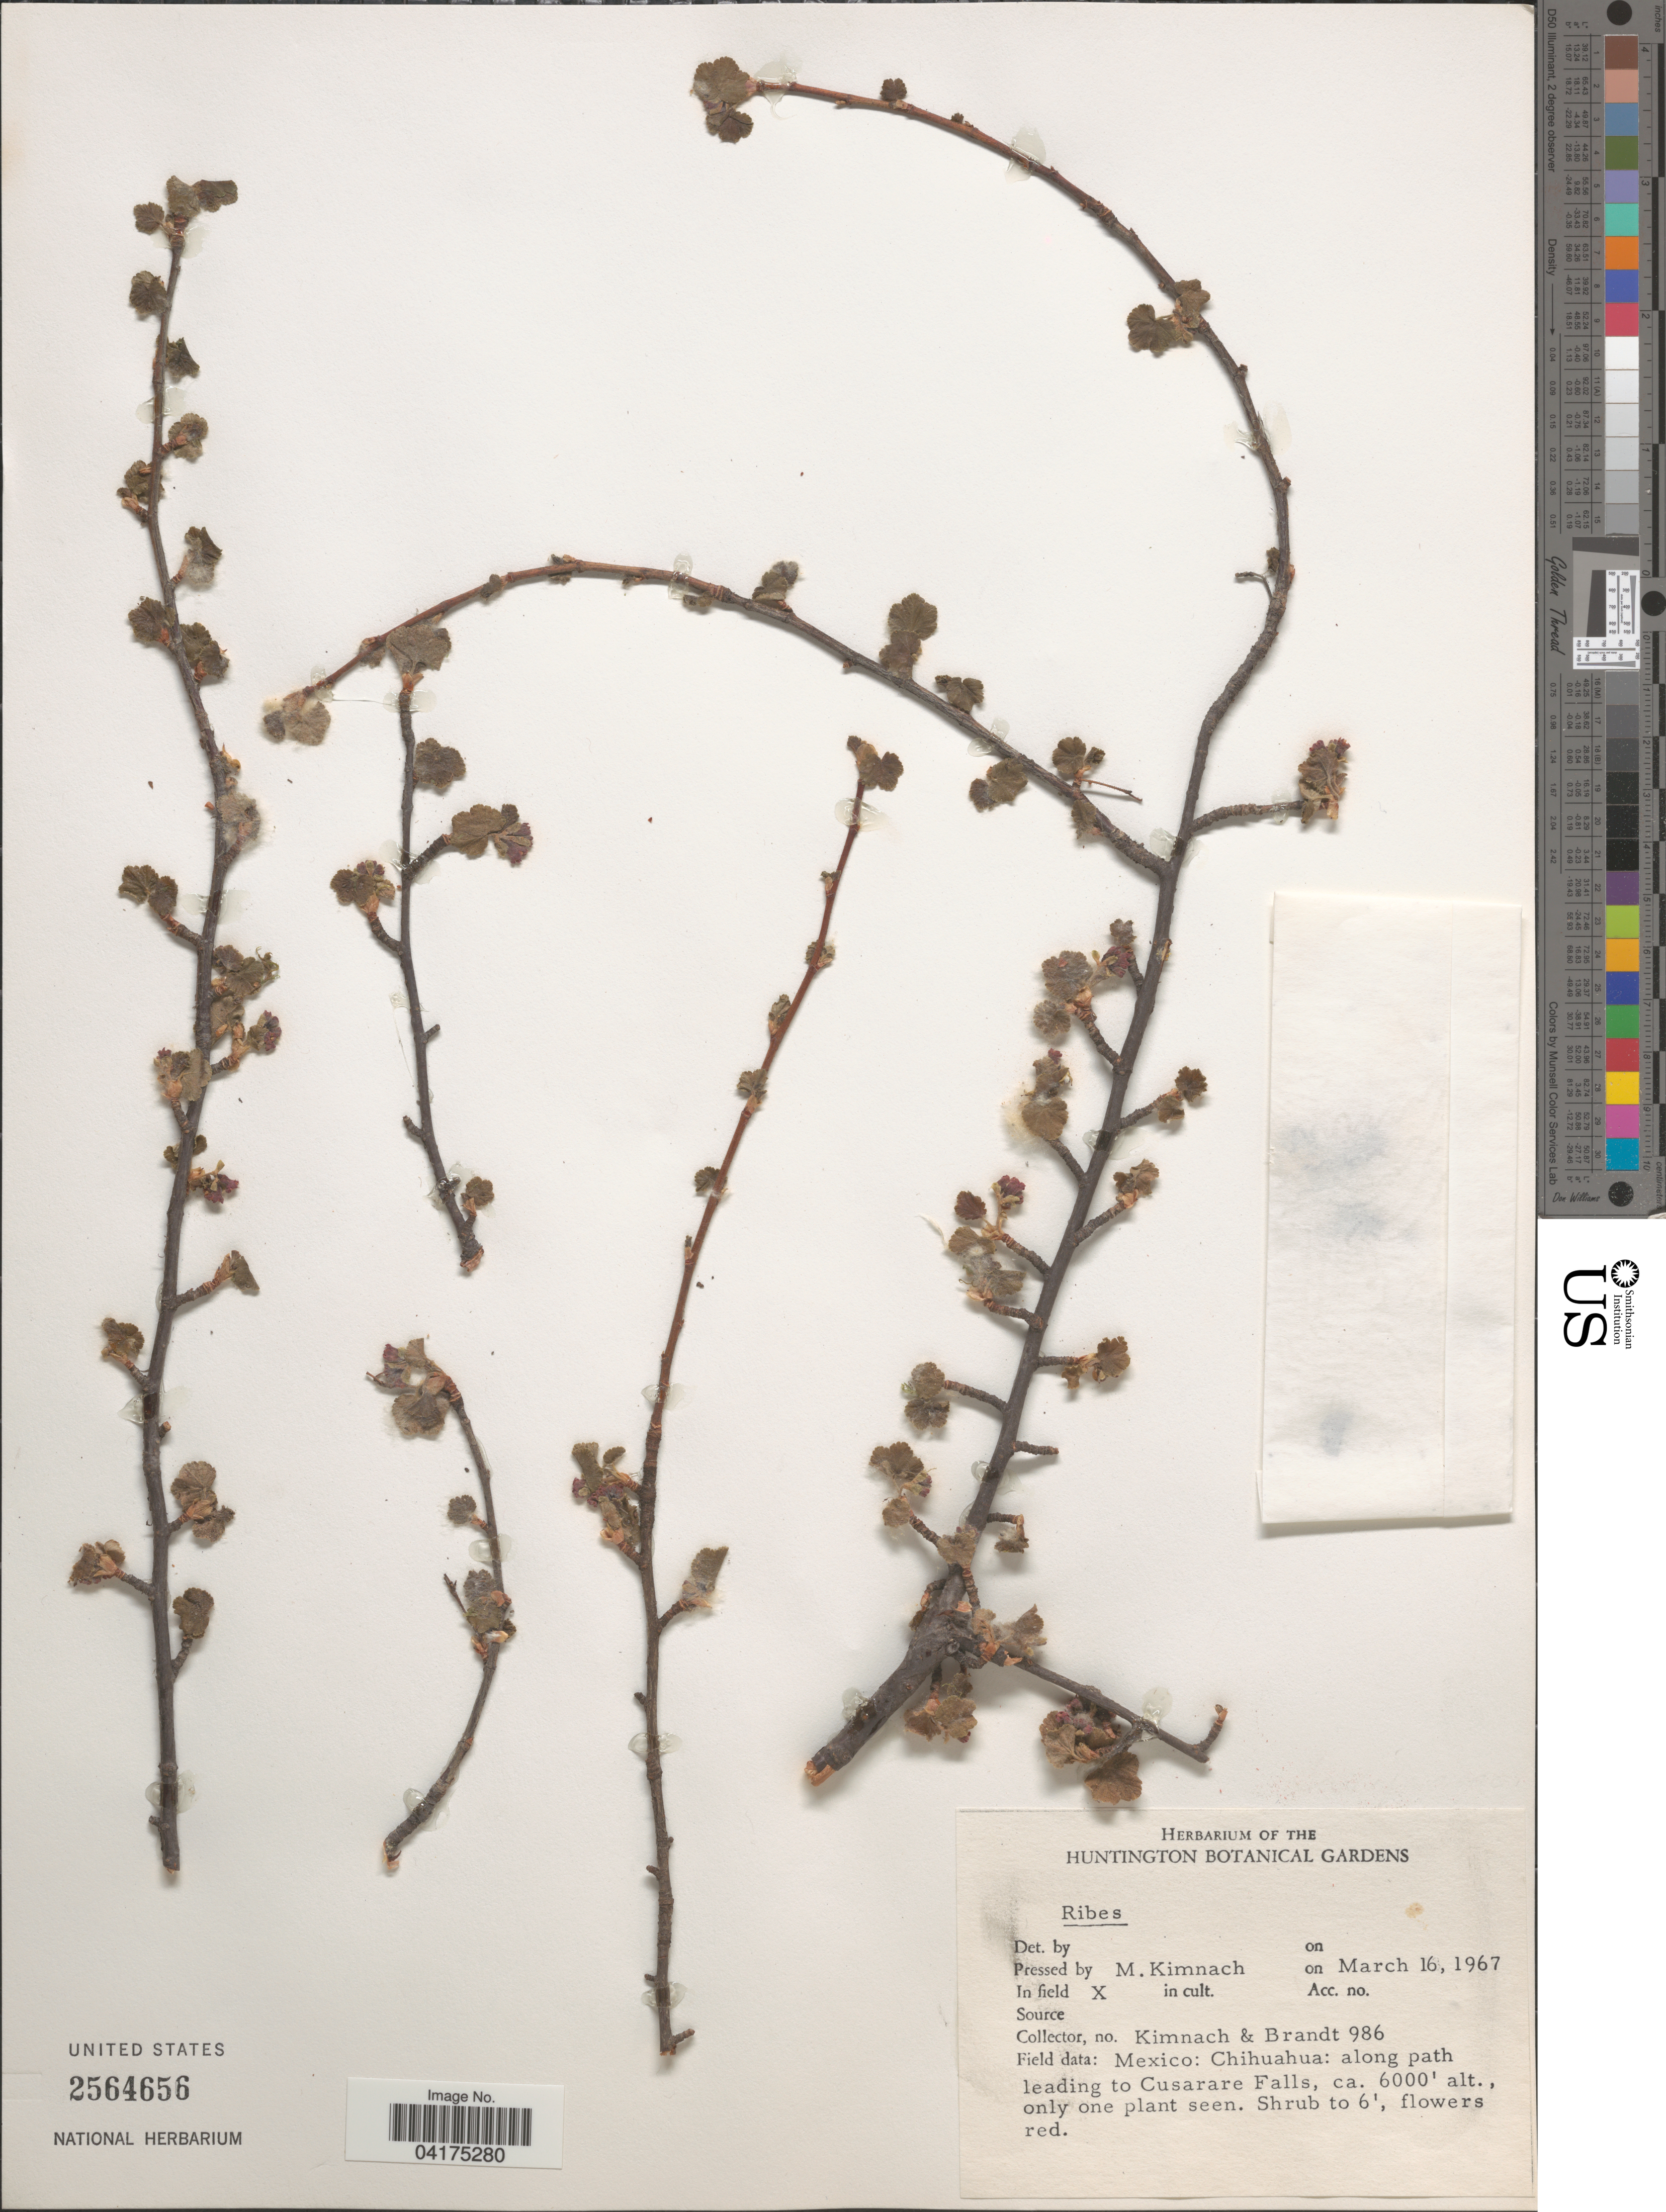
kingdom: Plantae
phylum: Tracheophyta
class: Magnoliopsida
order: Saxifragales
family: Grossulariaceae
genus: Ribes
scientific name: Ribes sp.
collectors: -. Kimnach & -. Brandt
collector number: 986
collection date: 1967-03-16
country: Mexico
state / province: Chihuahua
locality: Along path leading to Cusarare Falls.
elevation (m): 1829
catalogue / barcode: US 2564656